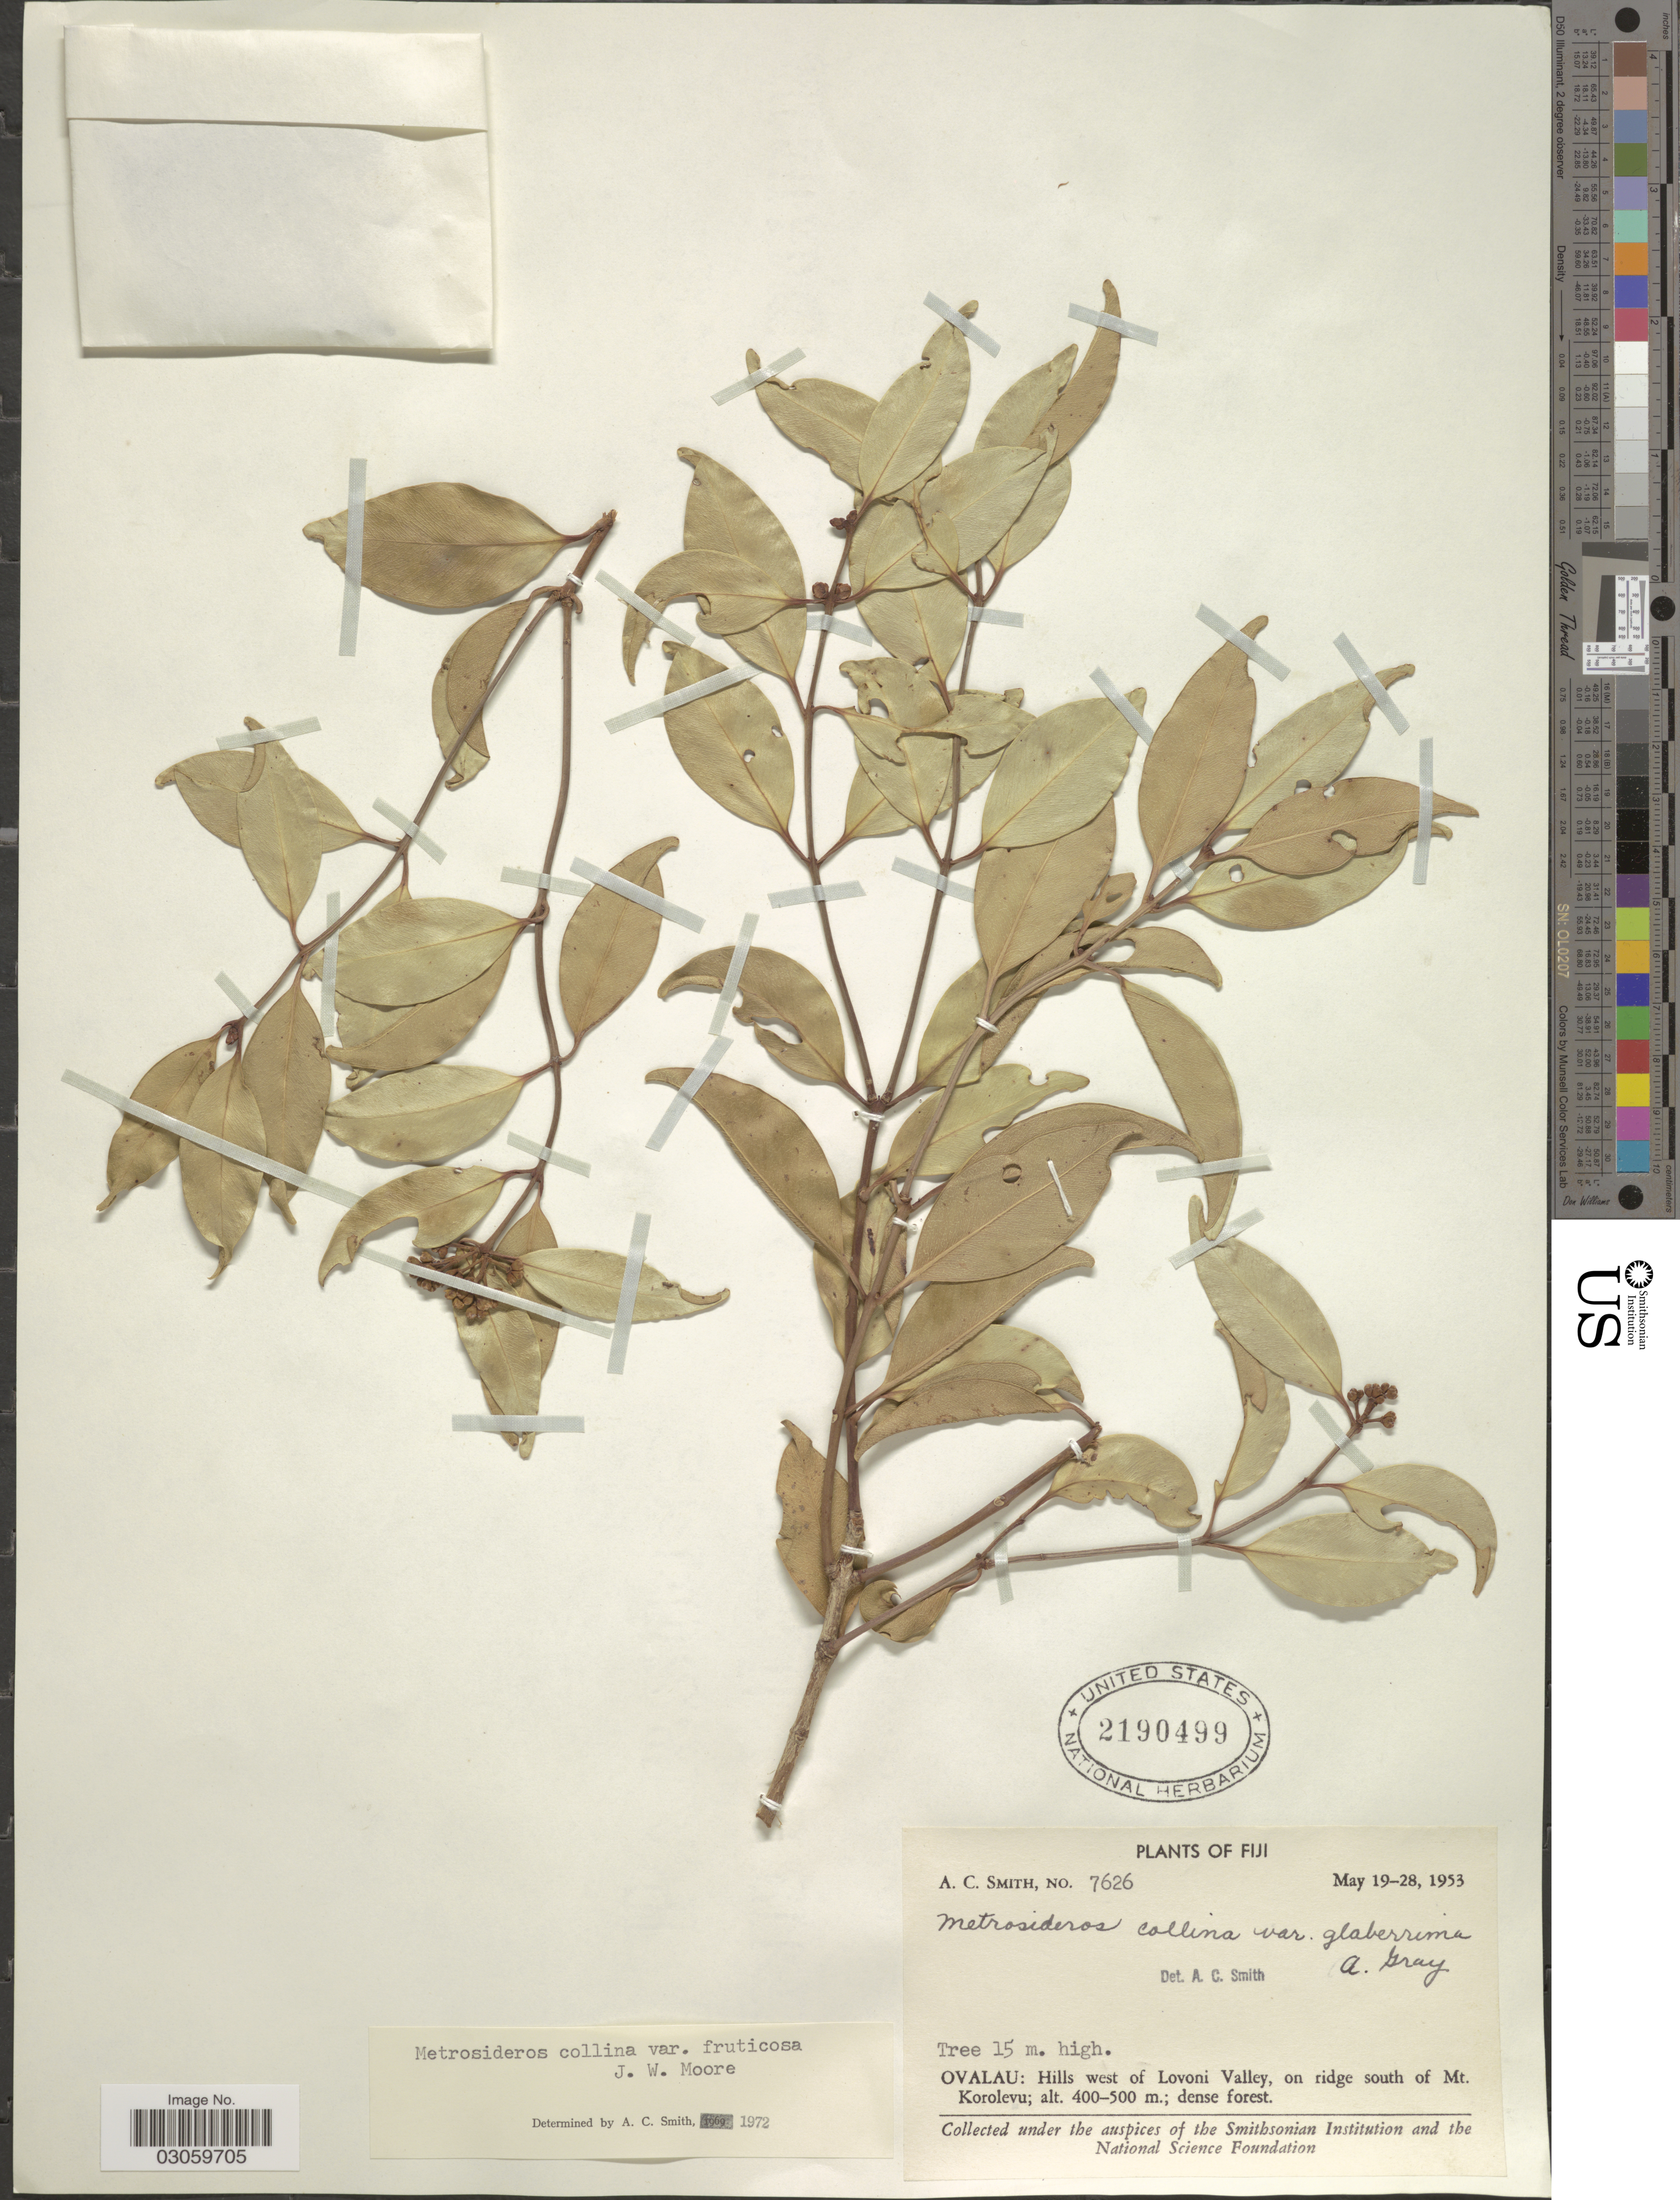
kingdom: Plantae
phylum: Tracheophyta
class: Magnoliopsida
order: Myrtales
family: Myrtaceae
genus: Metrosideros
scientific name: Metrosideros collina var. fruticosa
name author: J.W. Moore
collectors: A. C. Smith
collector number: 7626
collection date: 1953-05-19/1953-05-28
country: Fiji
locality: Ovalau: Hills west of Lovoni Valley, on ridge south of Mt. Korolevu.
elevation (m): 400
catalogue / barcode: US 2190499